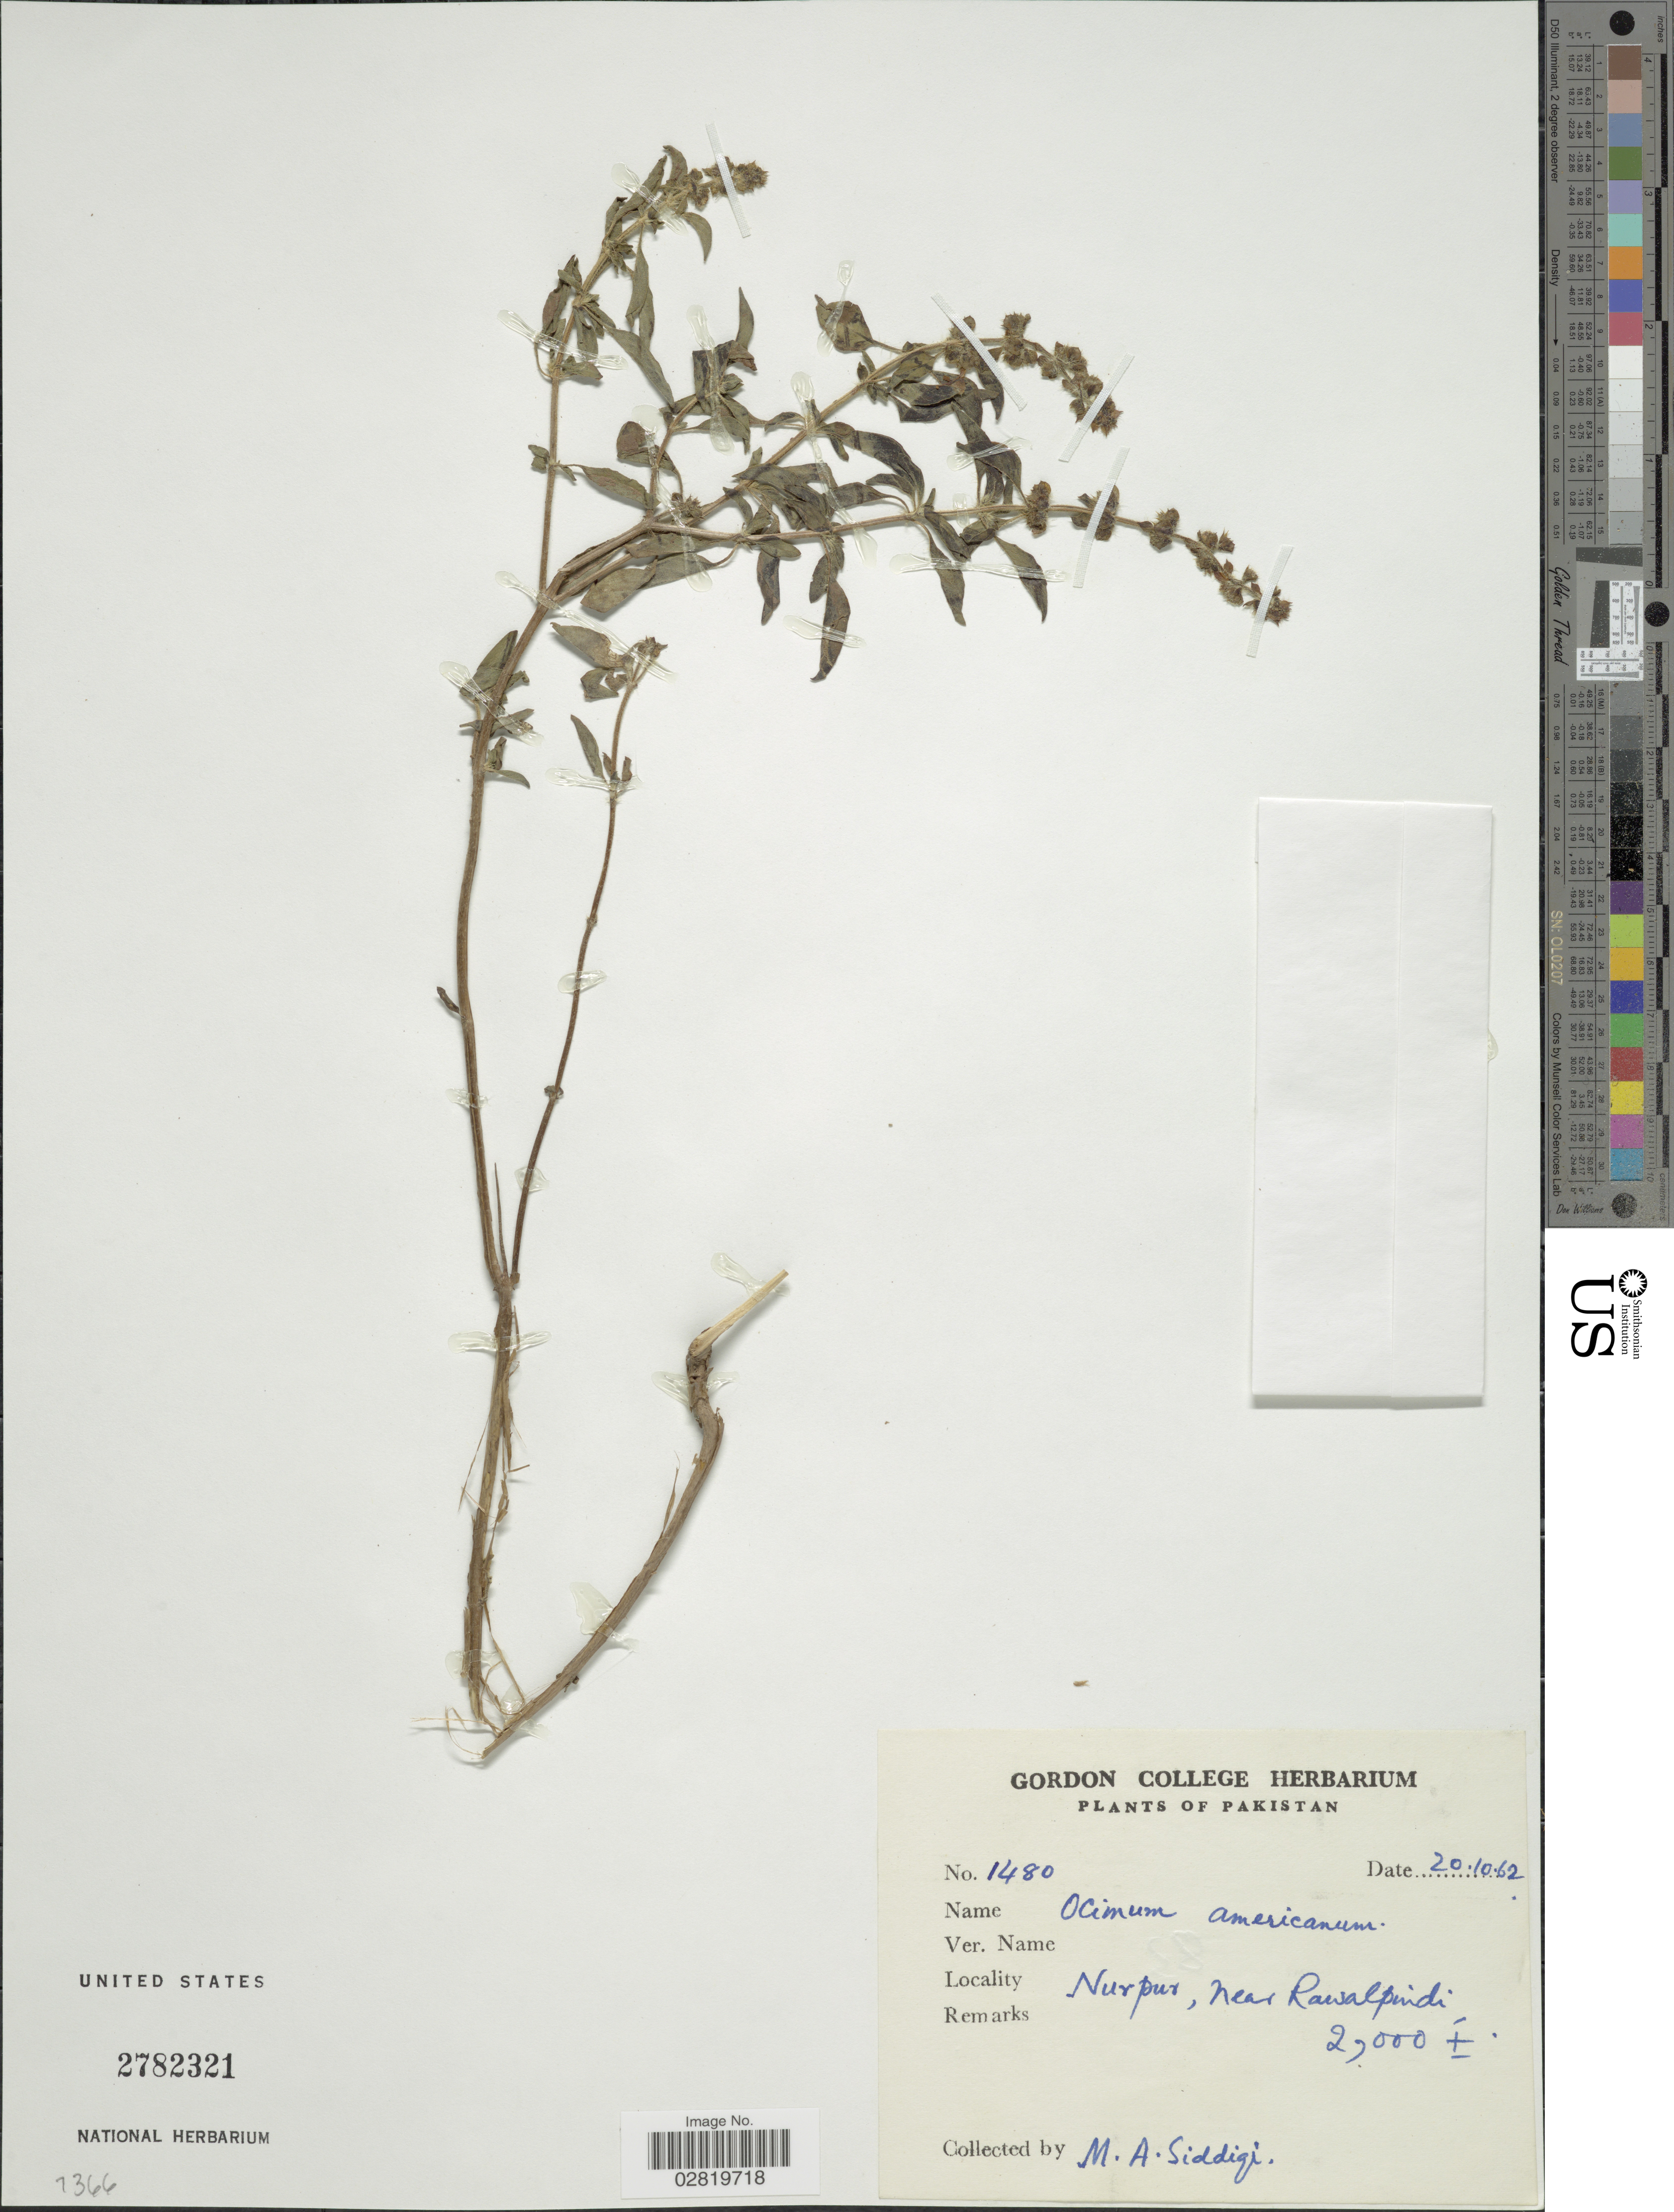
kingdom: Plantae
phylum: Tracheophyta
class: Magnoliopsida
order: Lamiales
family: Lamiaceae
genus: Ocimum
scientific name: Ocimum americanum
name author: L.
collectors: M. Siddiqi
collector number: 1480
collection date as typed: Transcribed d/m/y: 20/10/62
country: Pakistan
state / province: Punjab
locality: Nurpur, near Rawalpindi.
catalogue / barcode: US 2782321